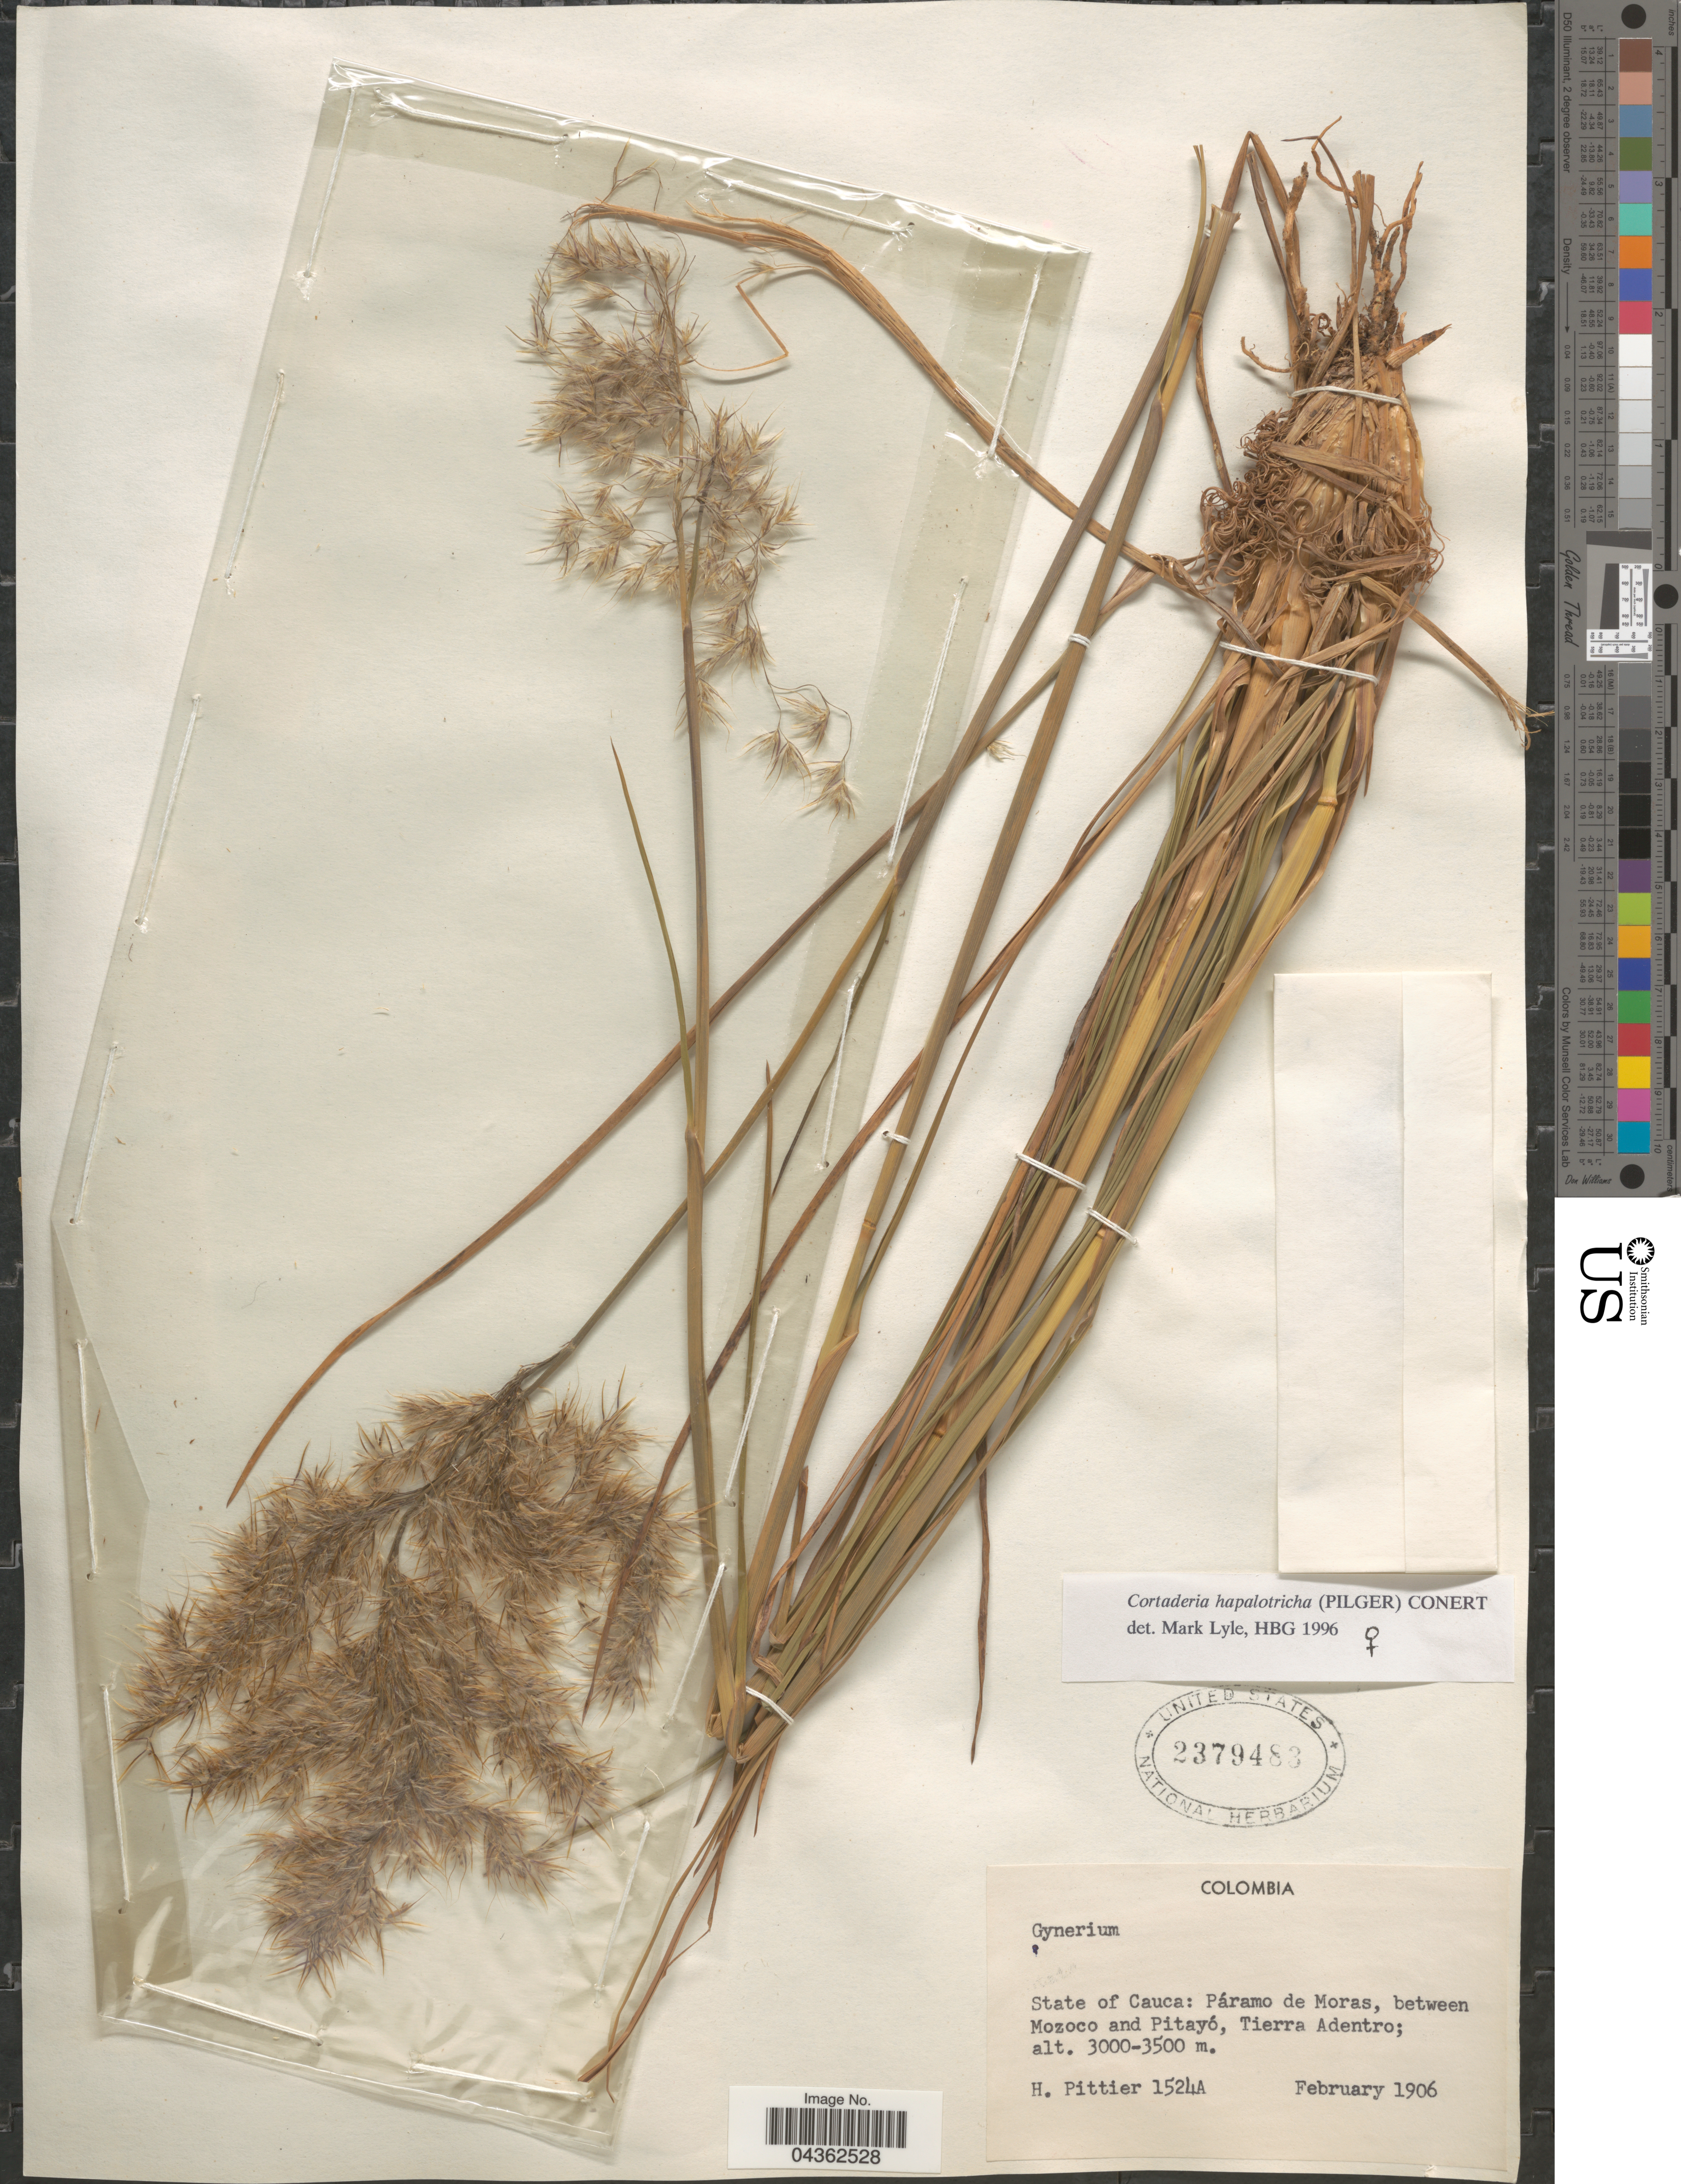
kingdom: Plantae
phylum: Tracheophyta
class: Liliopsida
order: Poales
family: Poaceae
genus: Cortaderia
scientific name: Cortaderia hapalotricha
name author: (Pilg.) Conert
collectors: H. F. Pittier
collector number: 1524A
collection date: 1906-02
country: Colombia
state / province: Cauca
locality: Páramo de Moras, between Mozoco and Pitayó, Tierra Adentro.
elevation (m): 3000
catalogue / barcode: US 2379483